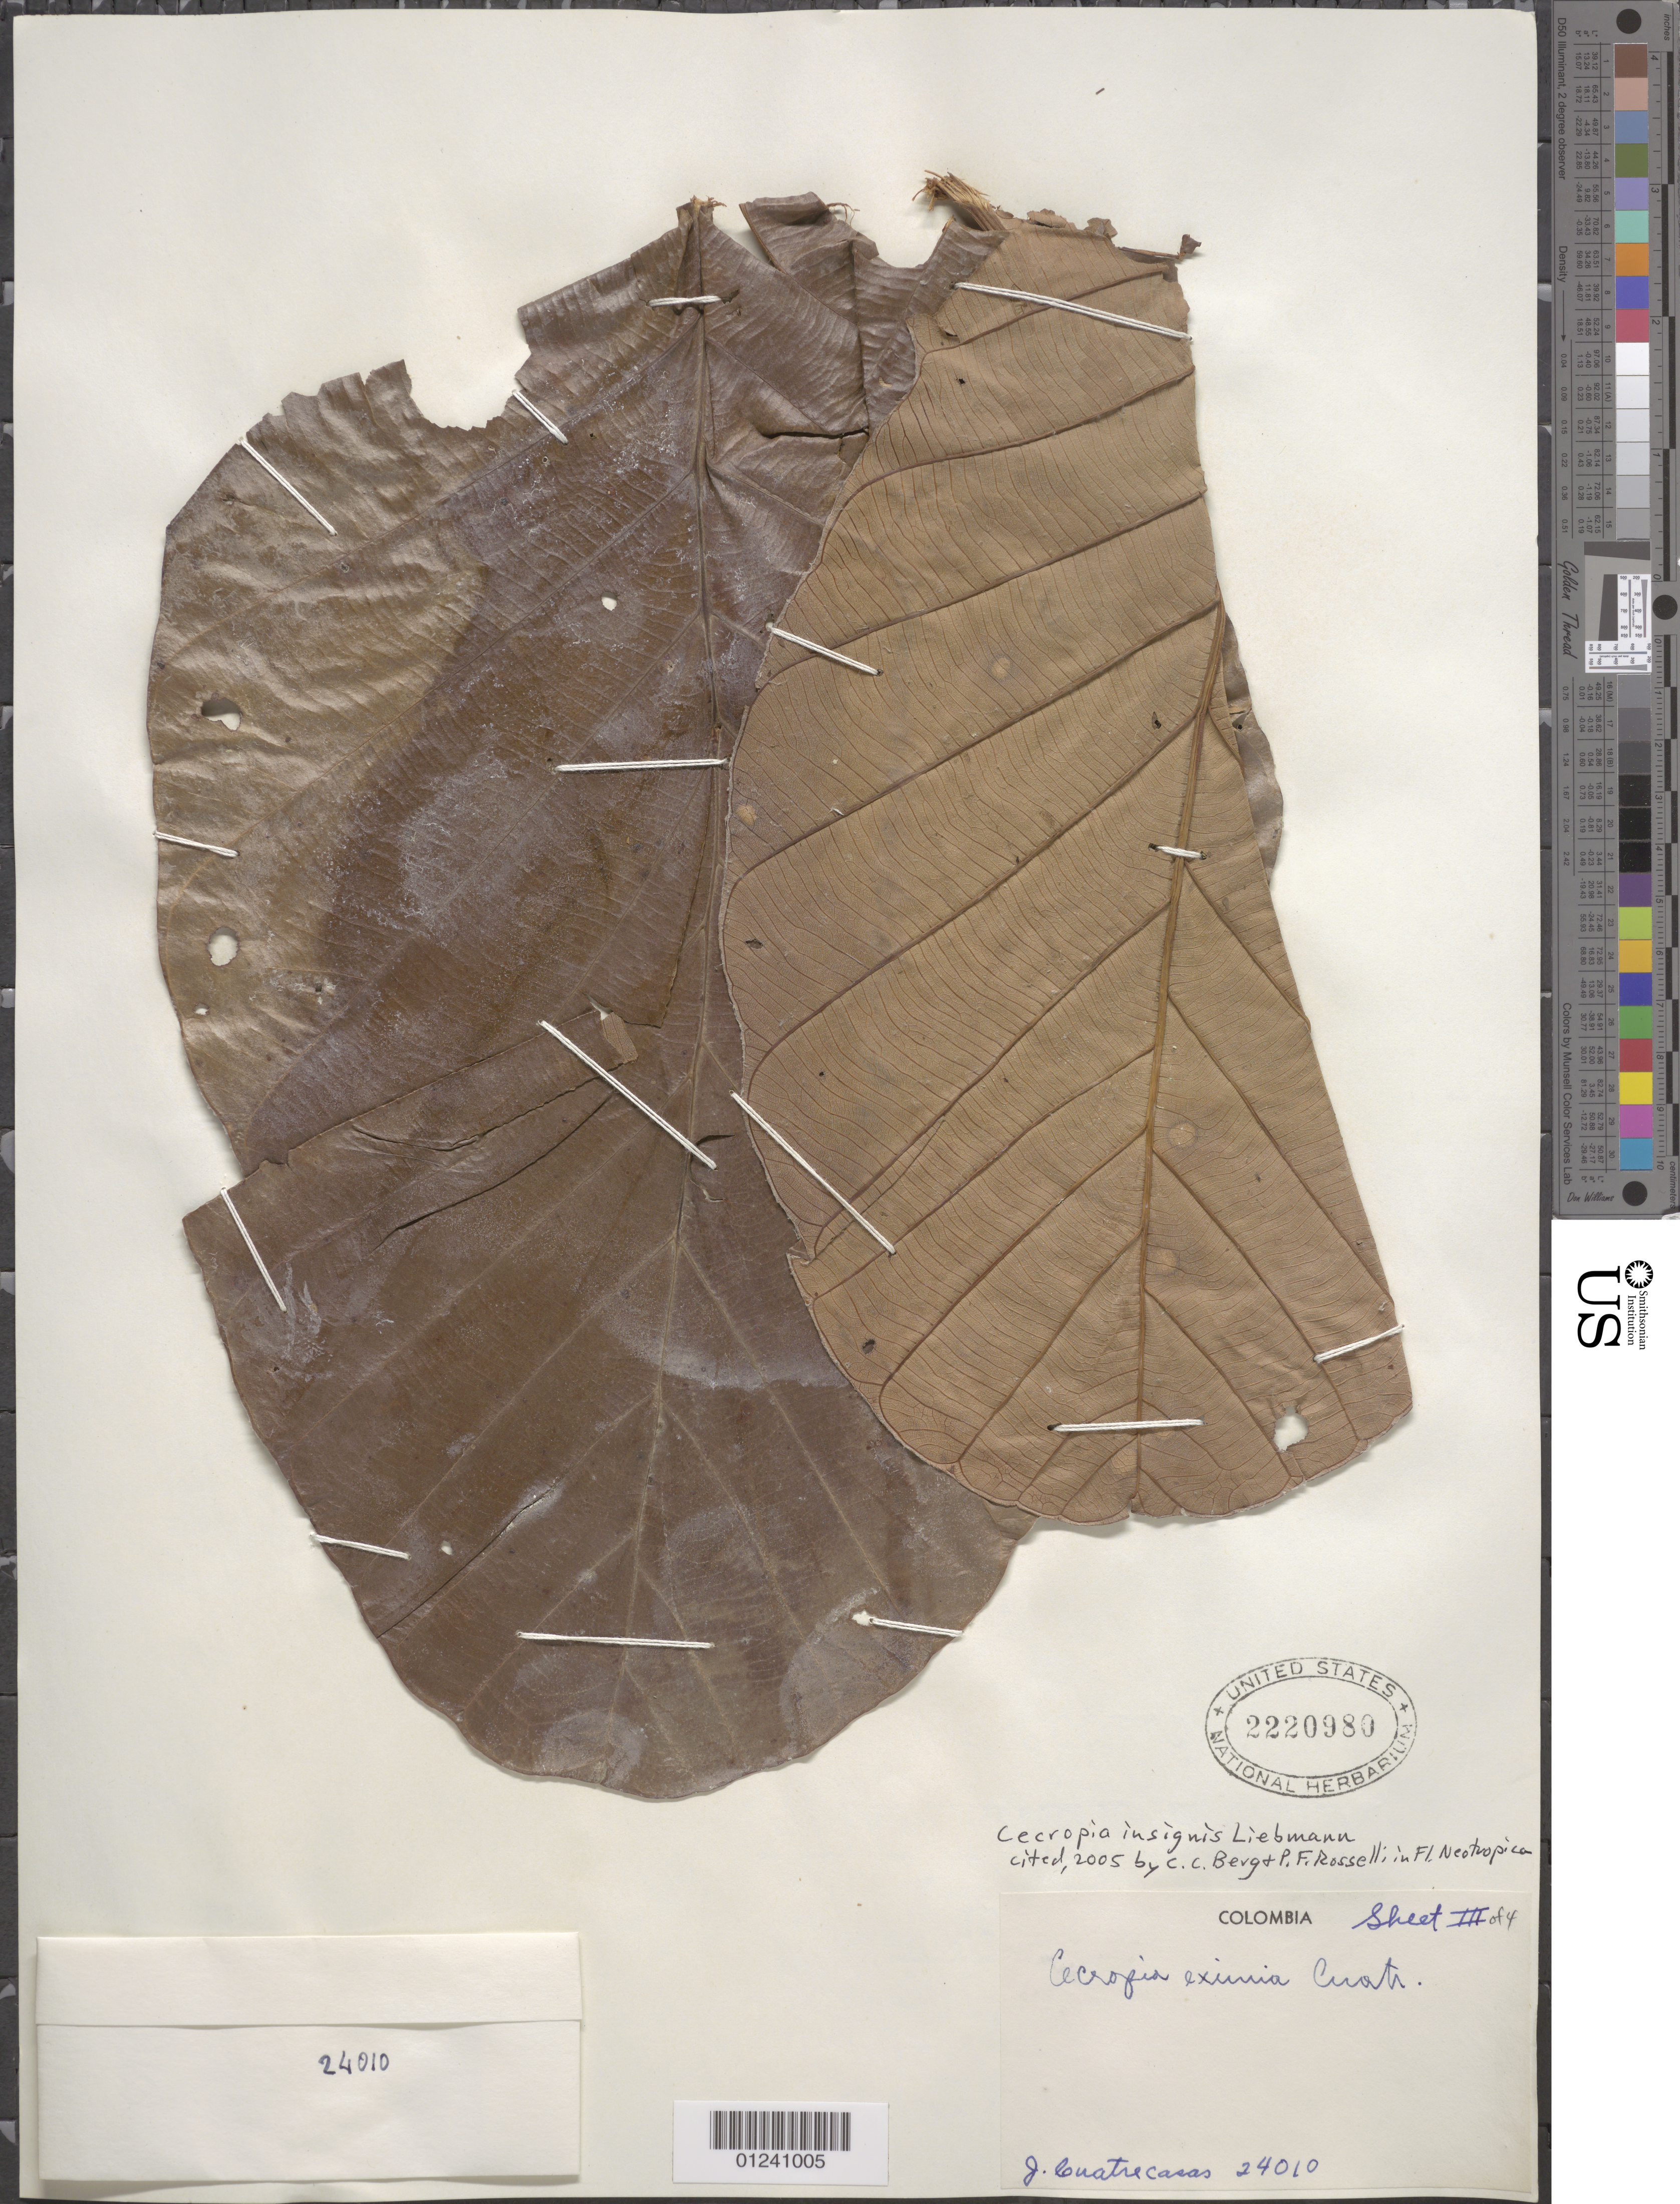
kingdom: Plantae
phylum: Tracheophyta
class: Magnoliopsida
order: Rosales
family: Urticaceae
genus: Cecropia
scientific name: Cecropia insignis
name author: Liebm.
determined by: Cuatrecasas, J.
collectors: J. Cuatrecasas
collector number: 24010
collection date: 1947-03-29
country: Colombia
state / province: Valle del Cauca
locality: Cord. Occidental; vert. oriental Hoya del Río Anchicaya; Rio Blanco, km 72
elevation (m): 600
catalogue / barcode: US 2220980